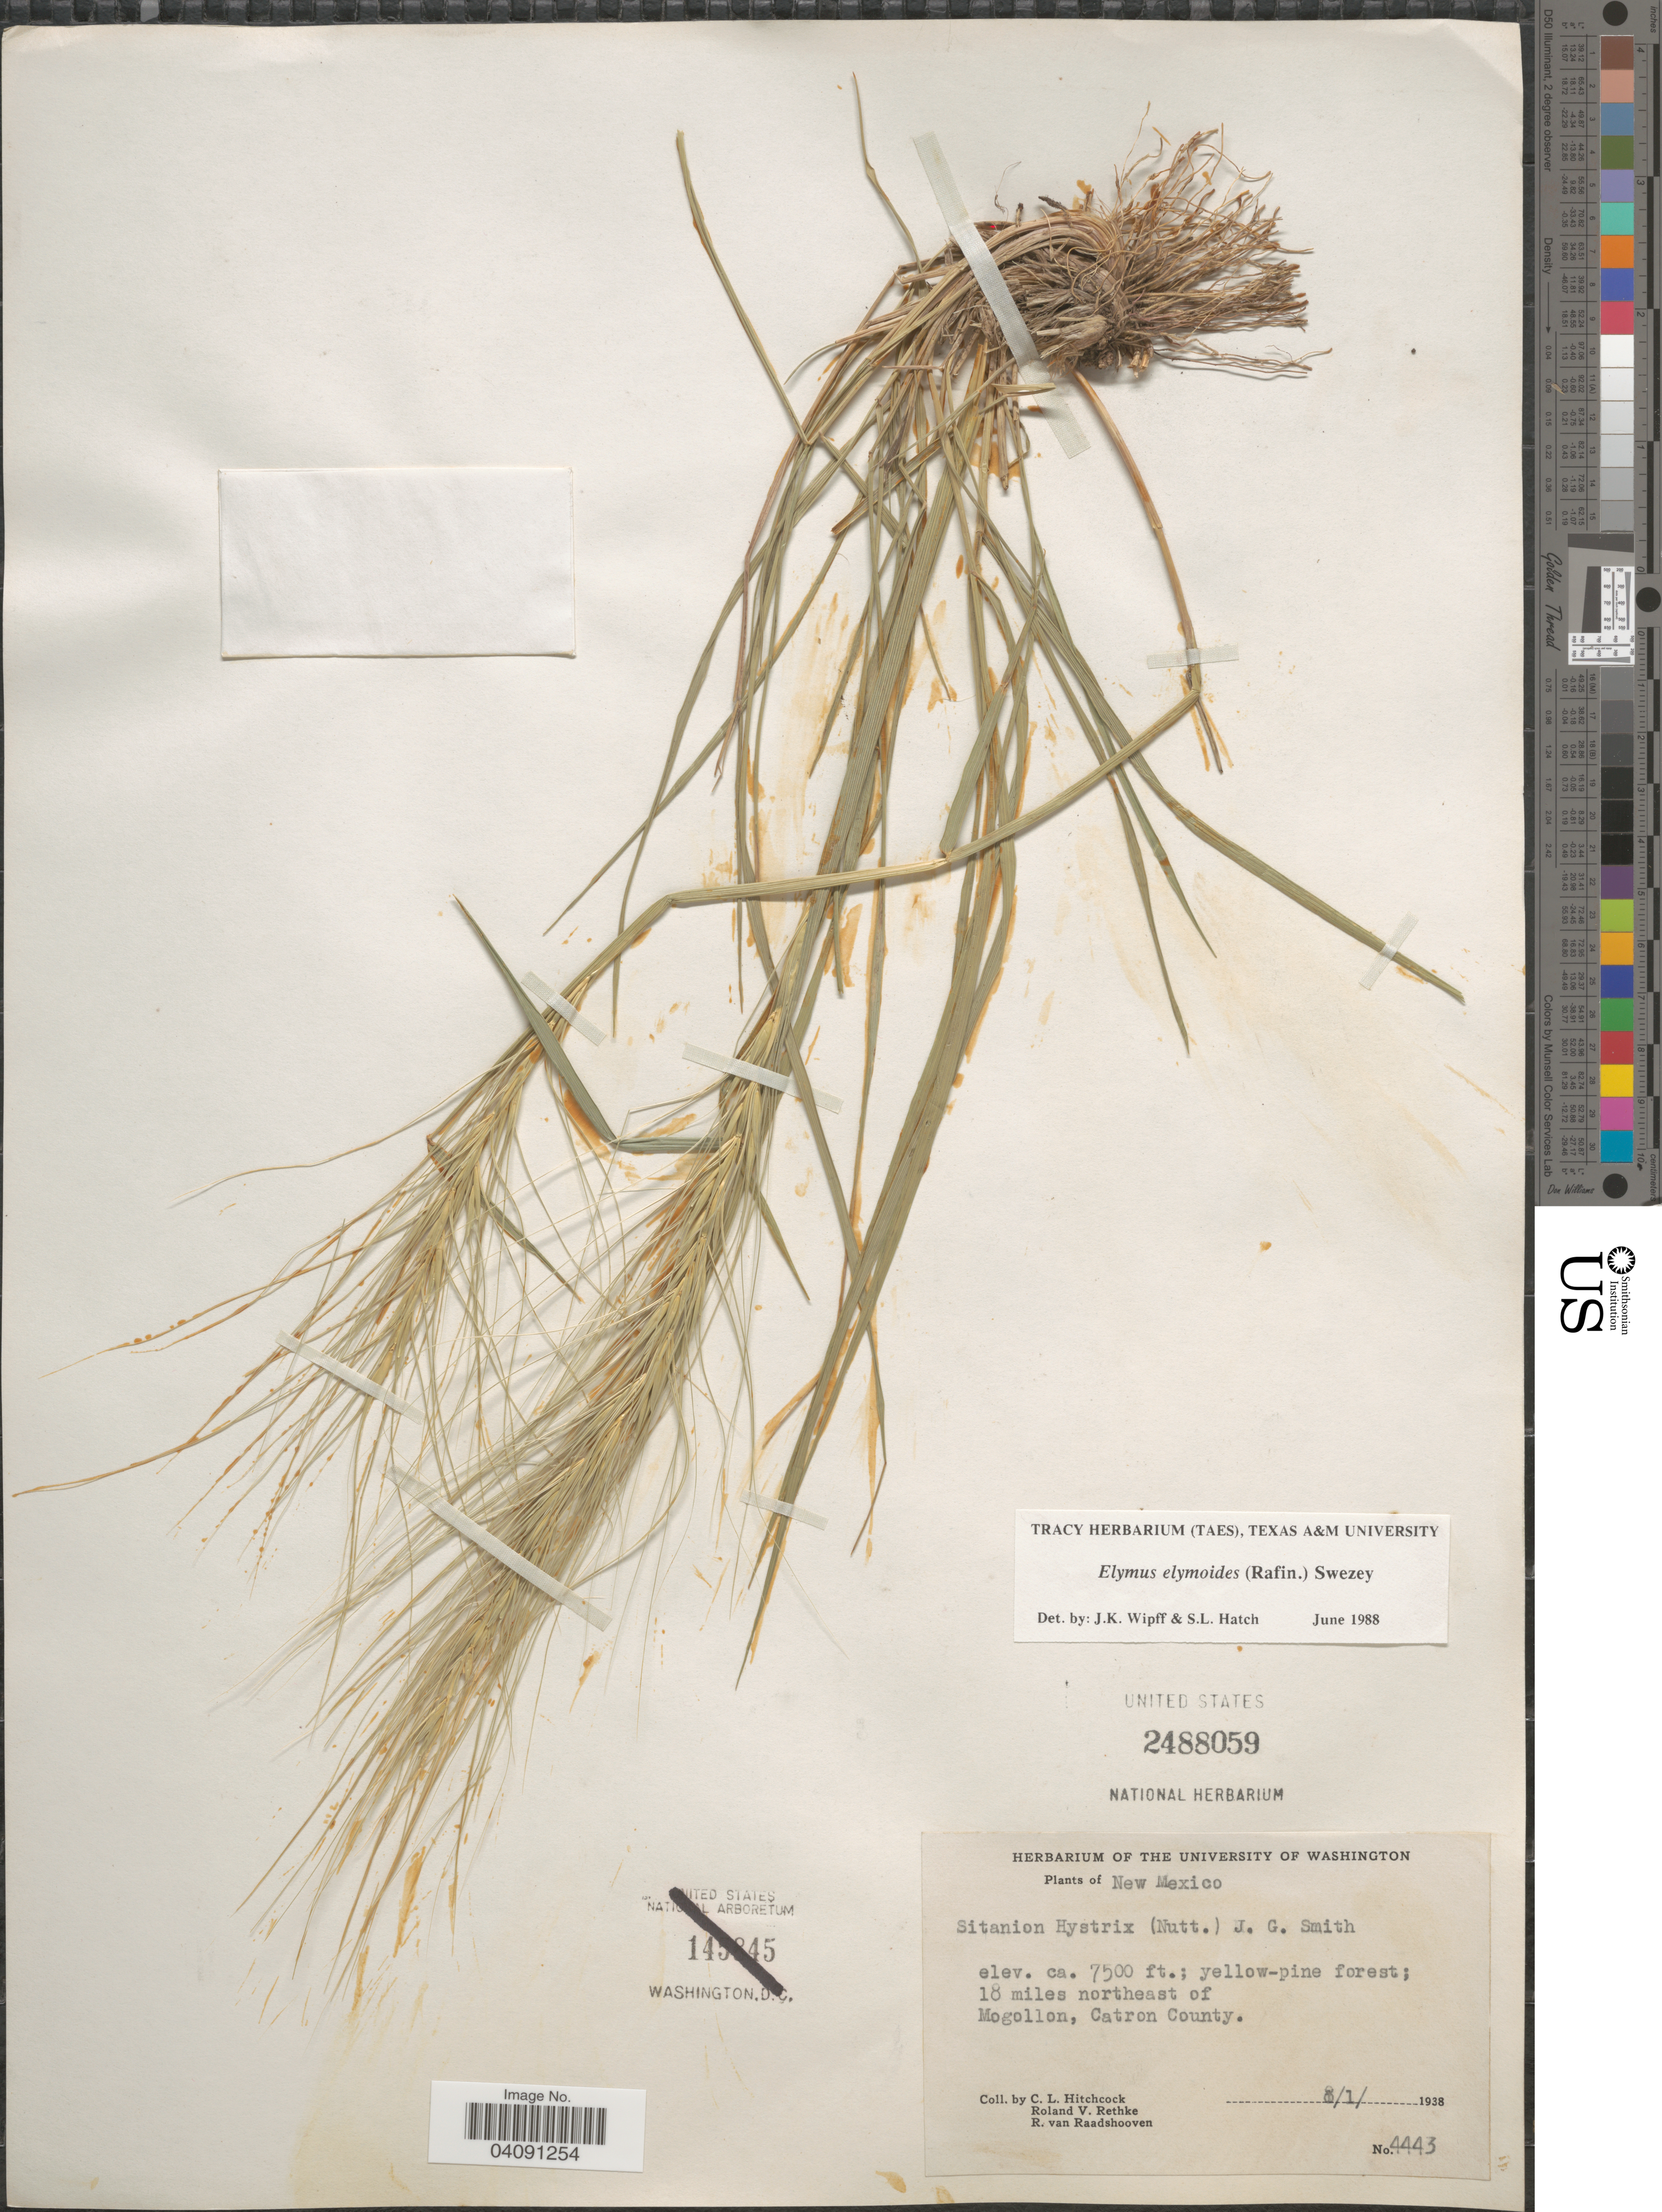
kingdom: Plantae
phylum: Tracheophyta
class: Liliopsida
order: Poales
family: Poaceae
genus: Elymus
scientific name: Elymus canadensis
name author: L.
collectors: C. L. Hitchcock, R. Rethke & R. Raadshooven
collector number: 4443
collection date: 1938-08-01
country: United States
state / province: New Mexico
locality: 18 miles northeast of Mogollon, Cathron County.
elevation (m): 2286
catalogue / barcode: US 2488059